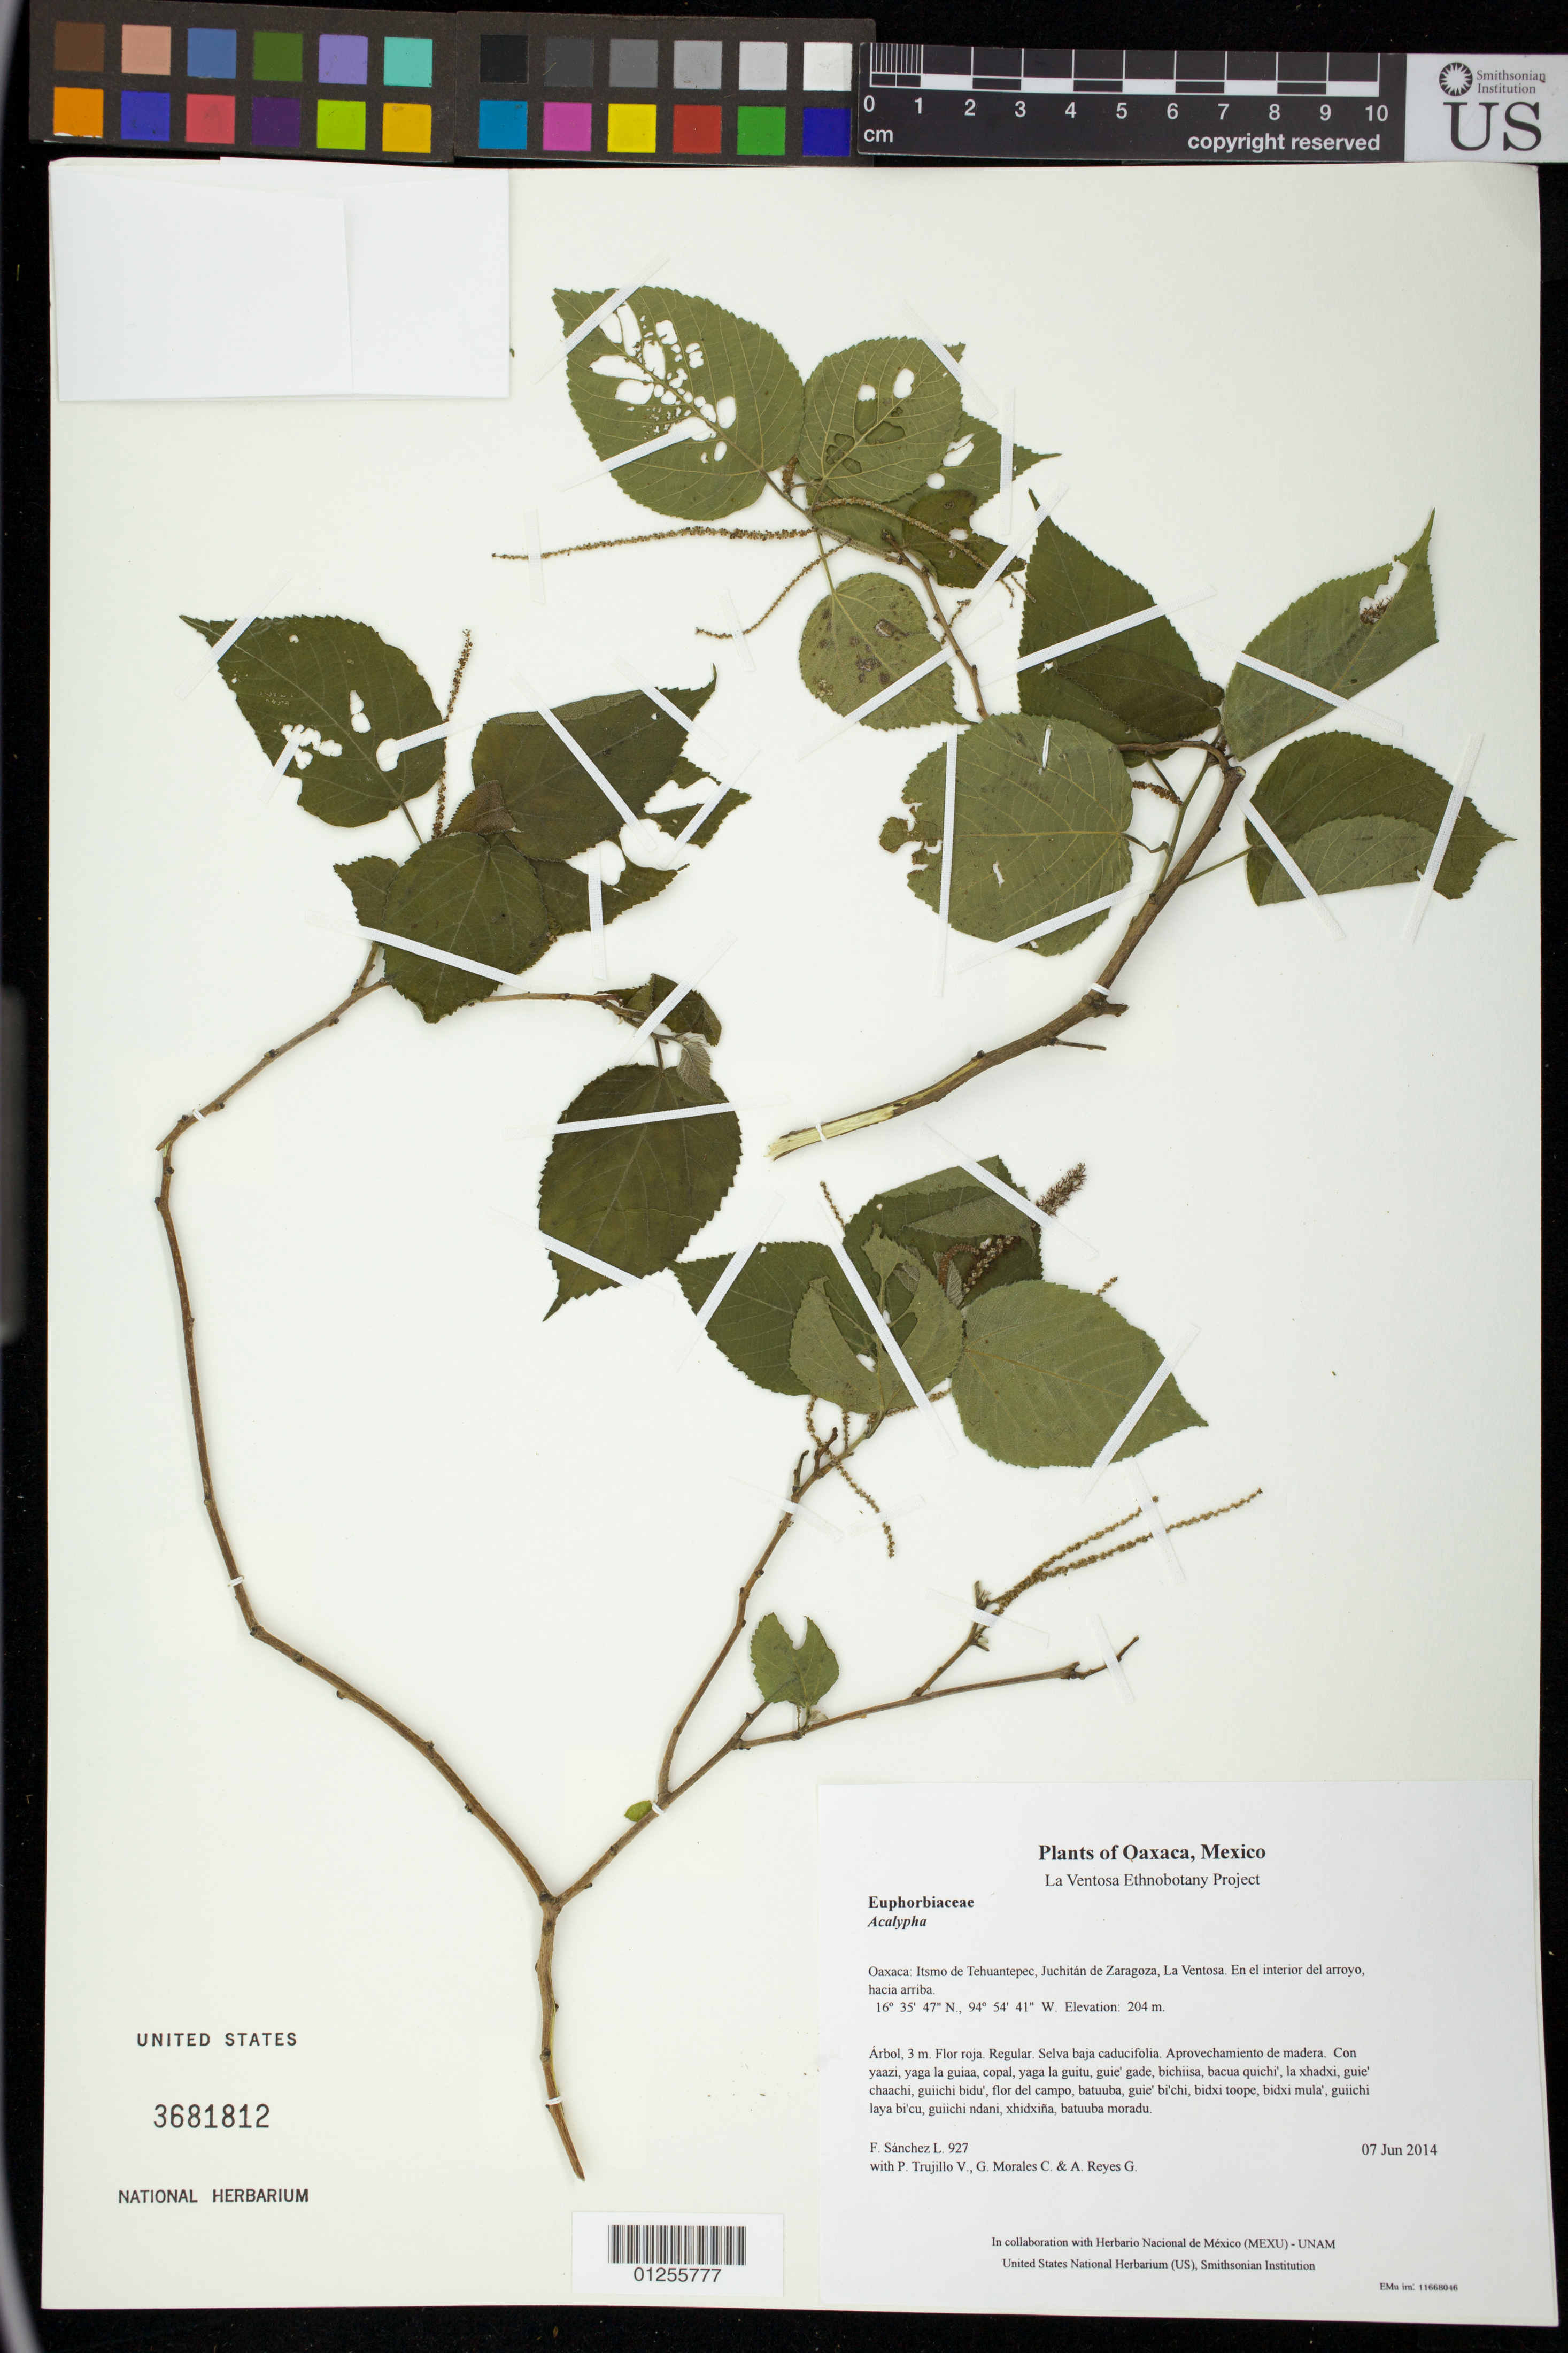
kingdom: Plantae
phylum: Tracheophyta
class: Magnoliopsida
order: Malpighiales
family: Euphorbiaceae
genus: Acalypha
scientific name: Acalypha mollis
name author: Kunth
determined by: Martínez Gordillo, M.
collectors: F. Sánchez L., P. Trujillo V., G. Morales C. & A. Reyes G.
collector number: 927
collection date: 2014-06-07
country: Mexico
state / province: Oaxaca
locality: Itsmo de Tehuantepec, Juchitán de Zaragoza, La Ventosa. En el interior del arroyo, hacia arriba.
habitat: Selva baja caducifolia. Aprovechamiento de madera.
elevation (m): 204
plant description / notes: MEXU, SERO, US; Yaga. 3 m. Guie' naxiña'. Nuu.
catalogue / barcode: US 3681812